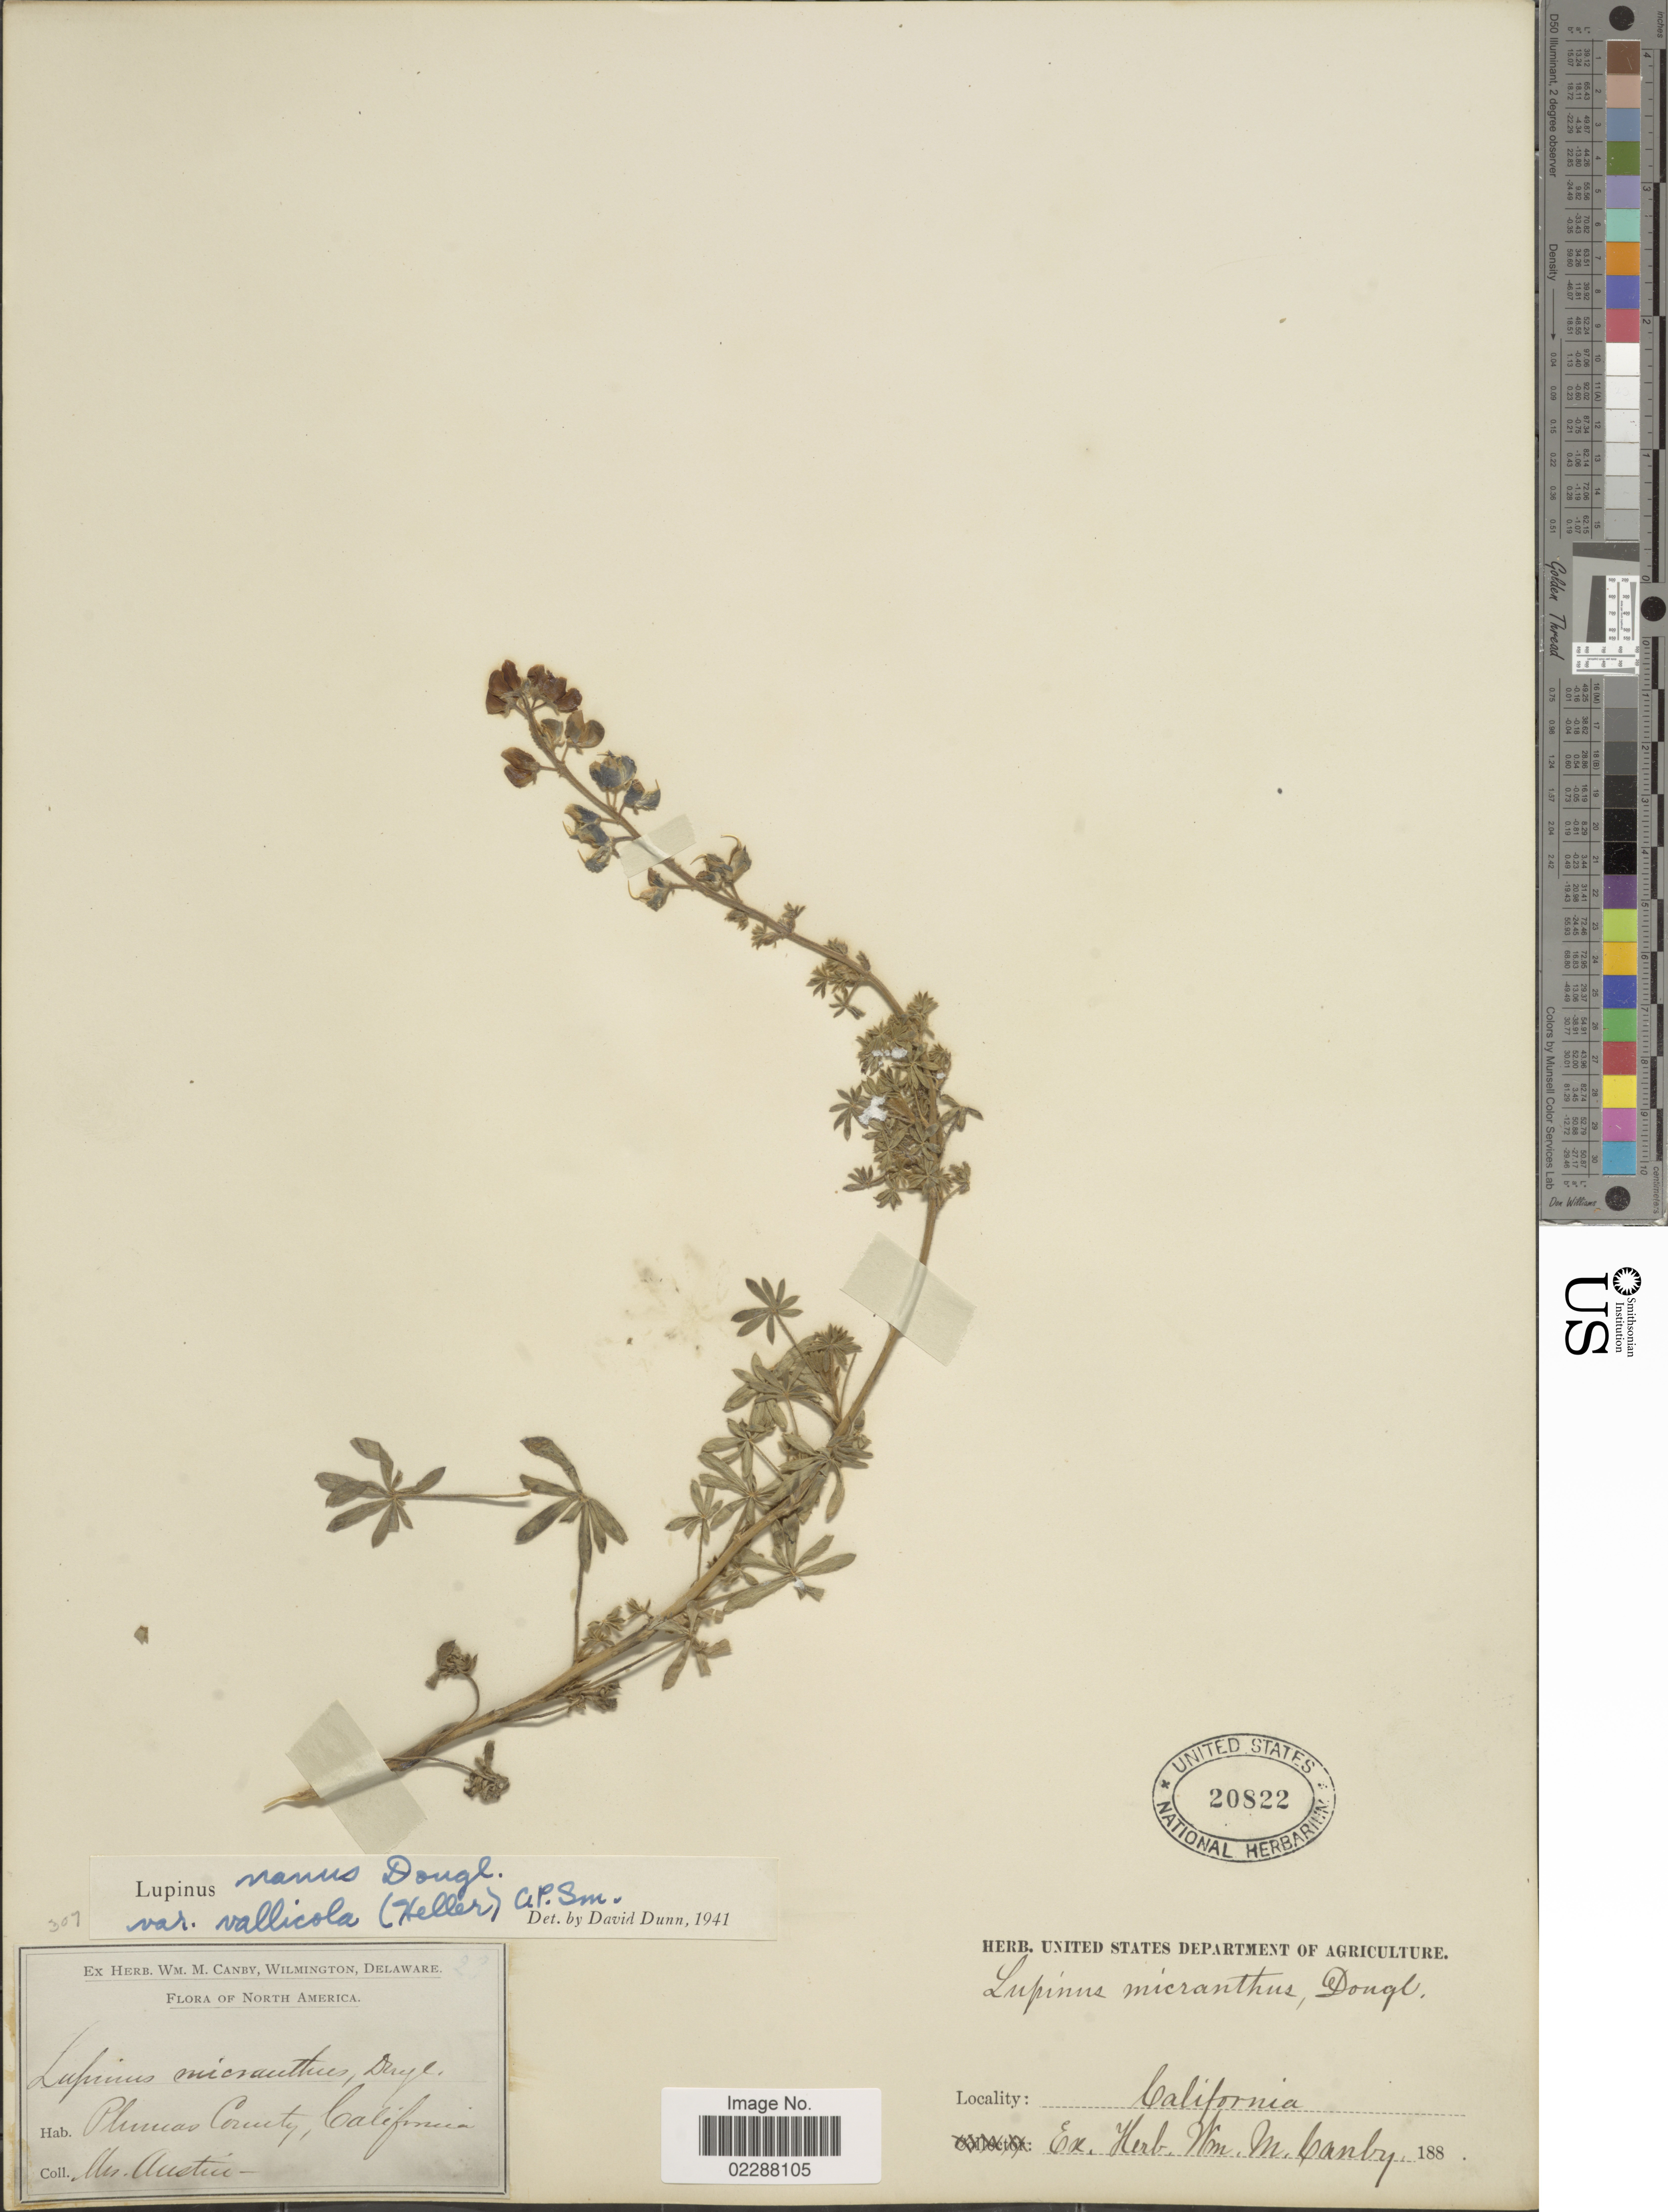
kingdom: Plantae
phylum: Tracheophyta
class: Magnoliopsida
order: Fabales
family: Fabaceae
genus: Lupinus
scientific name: Lupinus vallicola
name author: A. Heller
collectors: Austin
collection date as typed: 188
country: United States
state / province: California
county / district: Plumas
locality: Plumas County, California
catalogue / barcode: US 20822